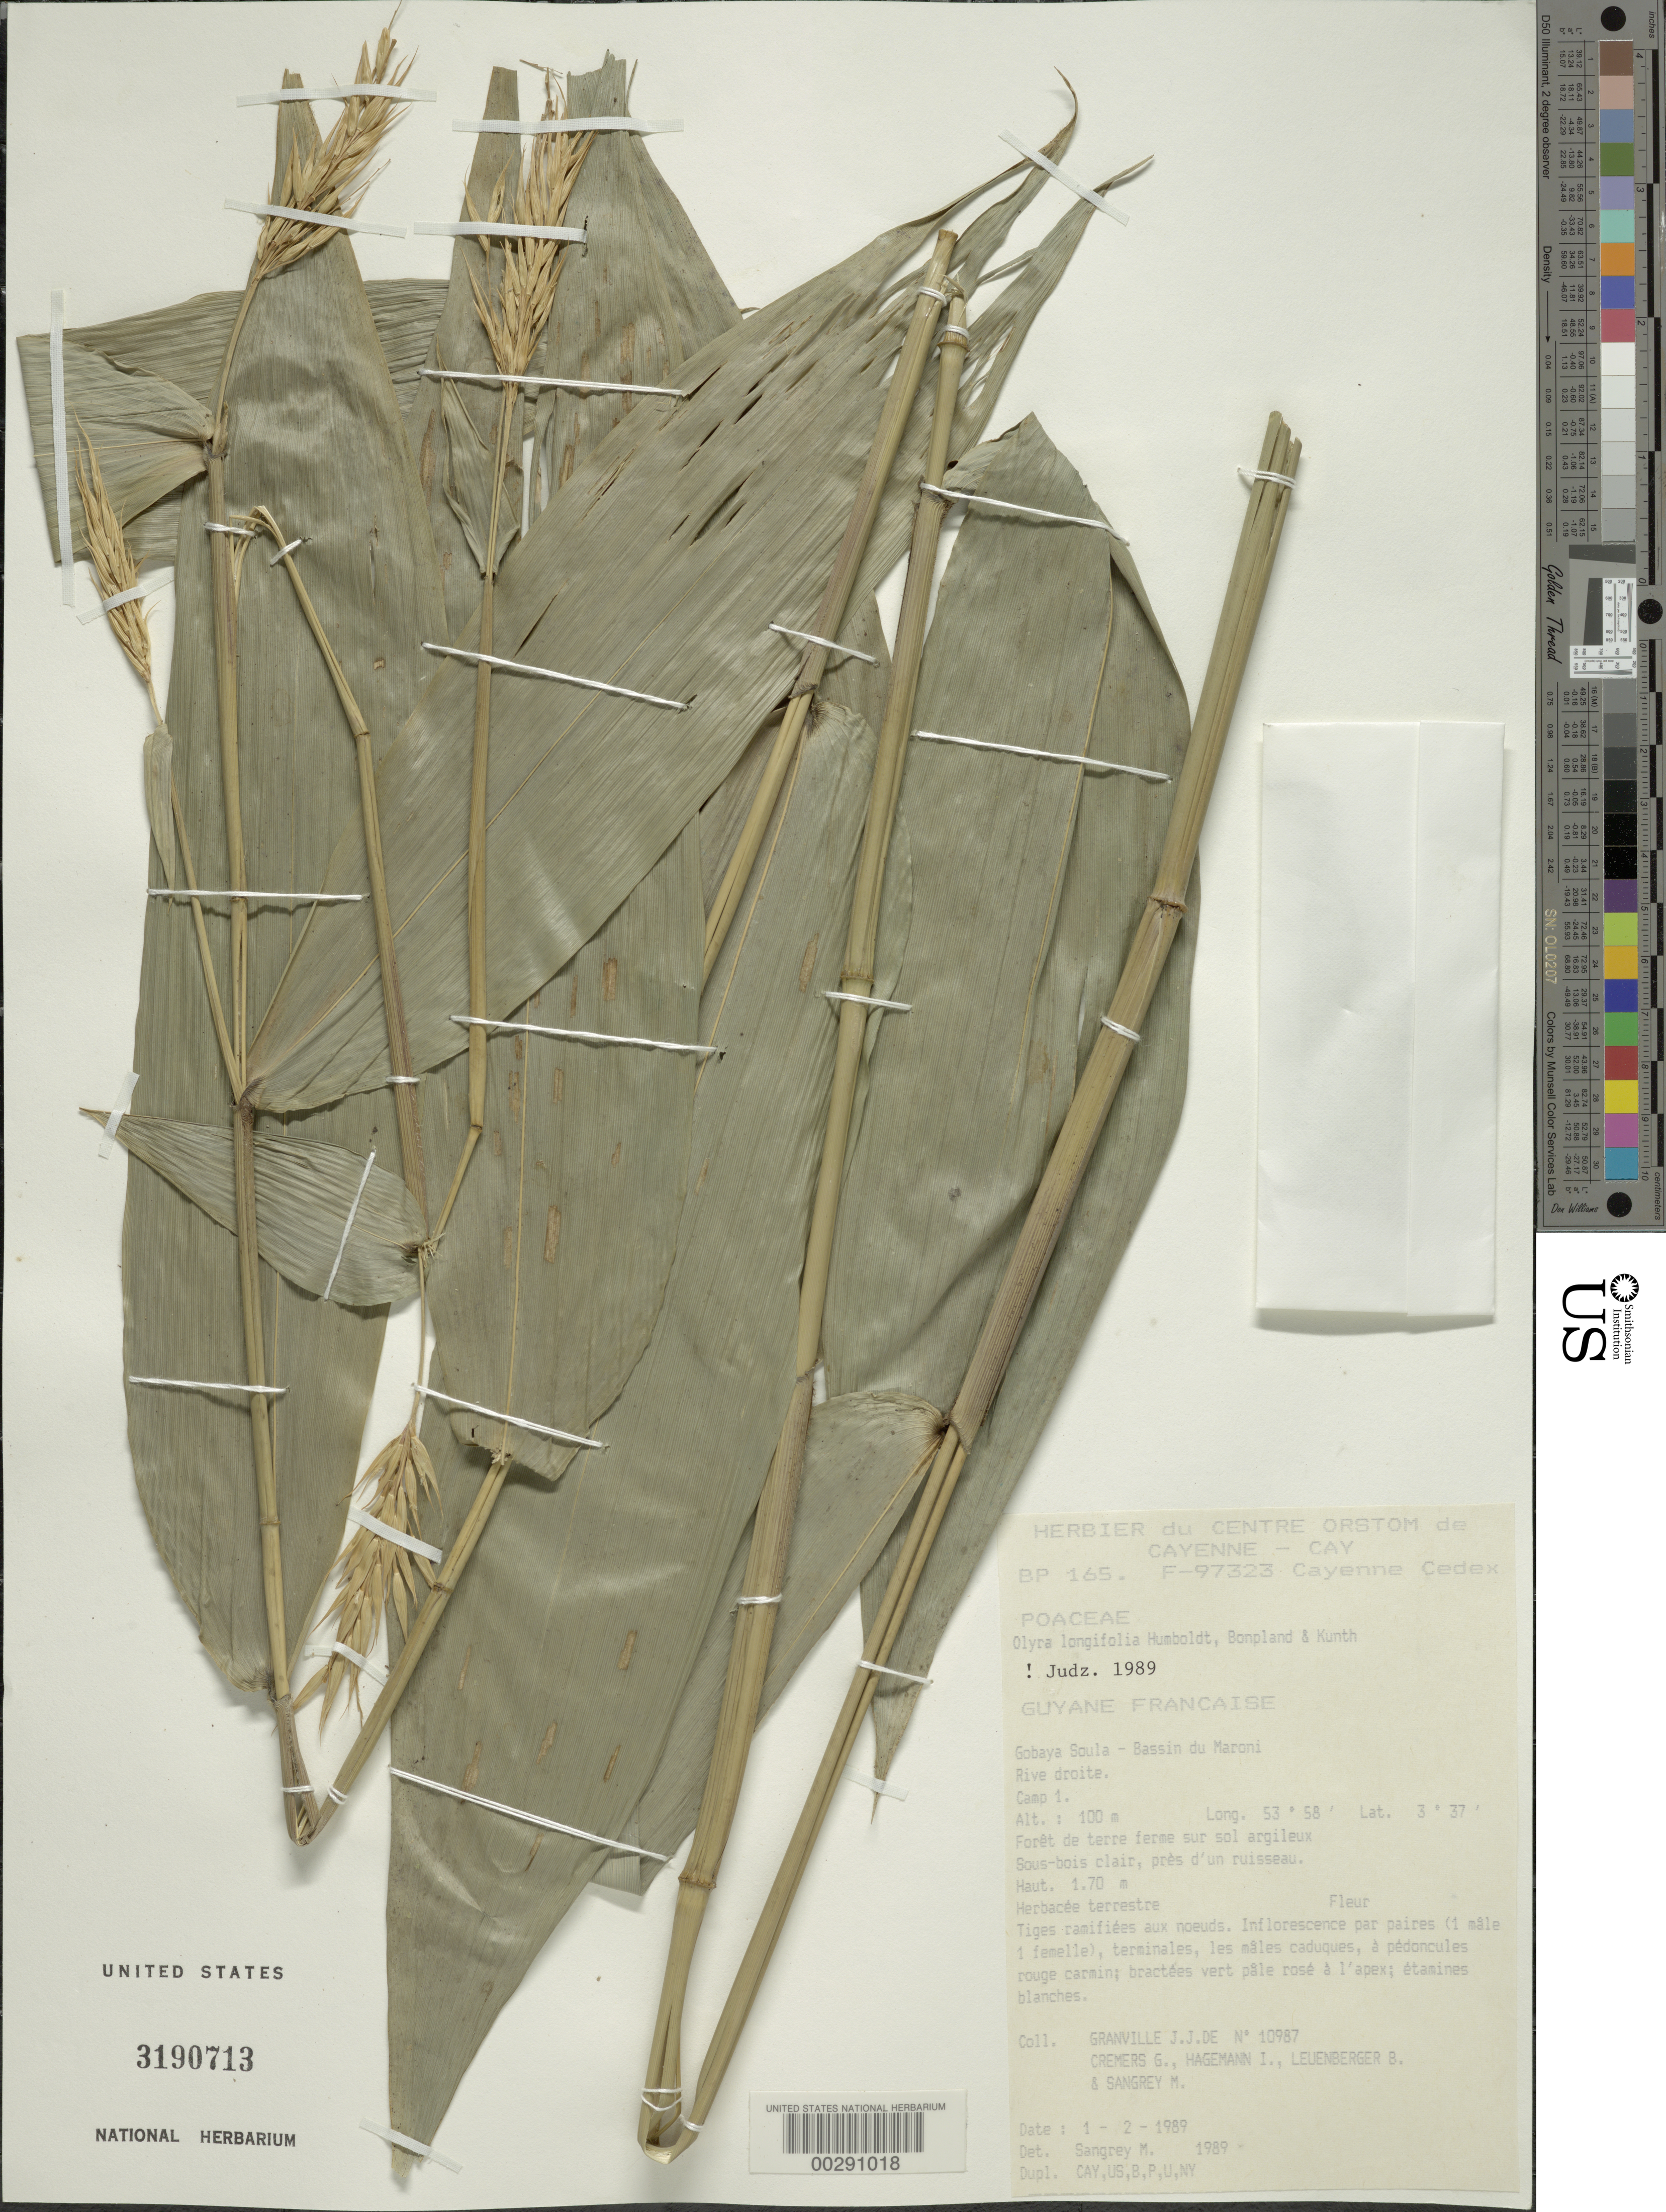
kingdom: Plantae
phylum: Tracheophyta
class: Liliopsida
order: Poales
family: Poaceae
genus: Olyra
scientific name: Olyra longifolia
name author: Kunth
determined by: Judziewicz, E. J.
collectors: J.-J. de Granville, G. Cremers, I. Hagemann, B. Leuenberger & M. S. Sangrey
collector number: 10987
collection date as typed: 01 Feb 1989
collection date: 1989-02-01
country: French Guiana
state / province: Cayenne / Saint-Laurent-du-Maroni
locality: Gobaya soula, bassin du marioni, vicinity of camp no. 1. [in former inini arrondissement.]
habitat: Forest on terre firme over clay soil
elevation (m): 100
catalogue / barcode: US 3190713